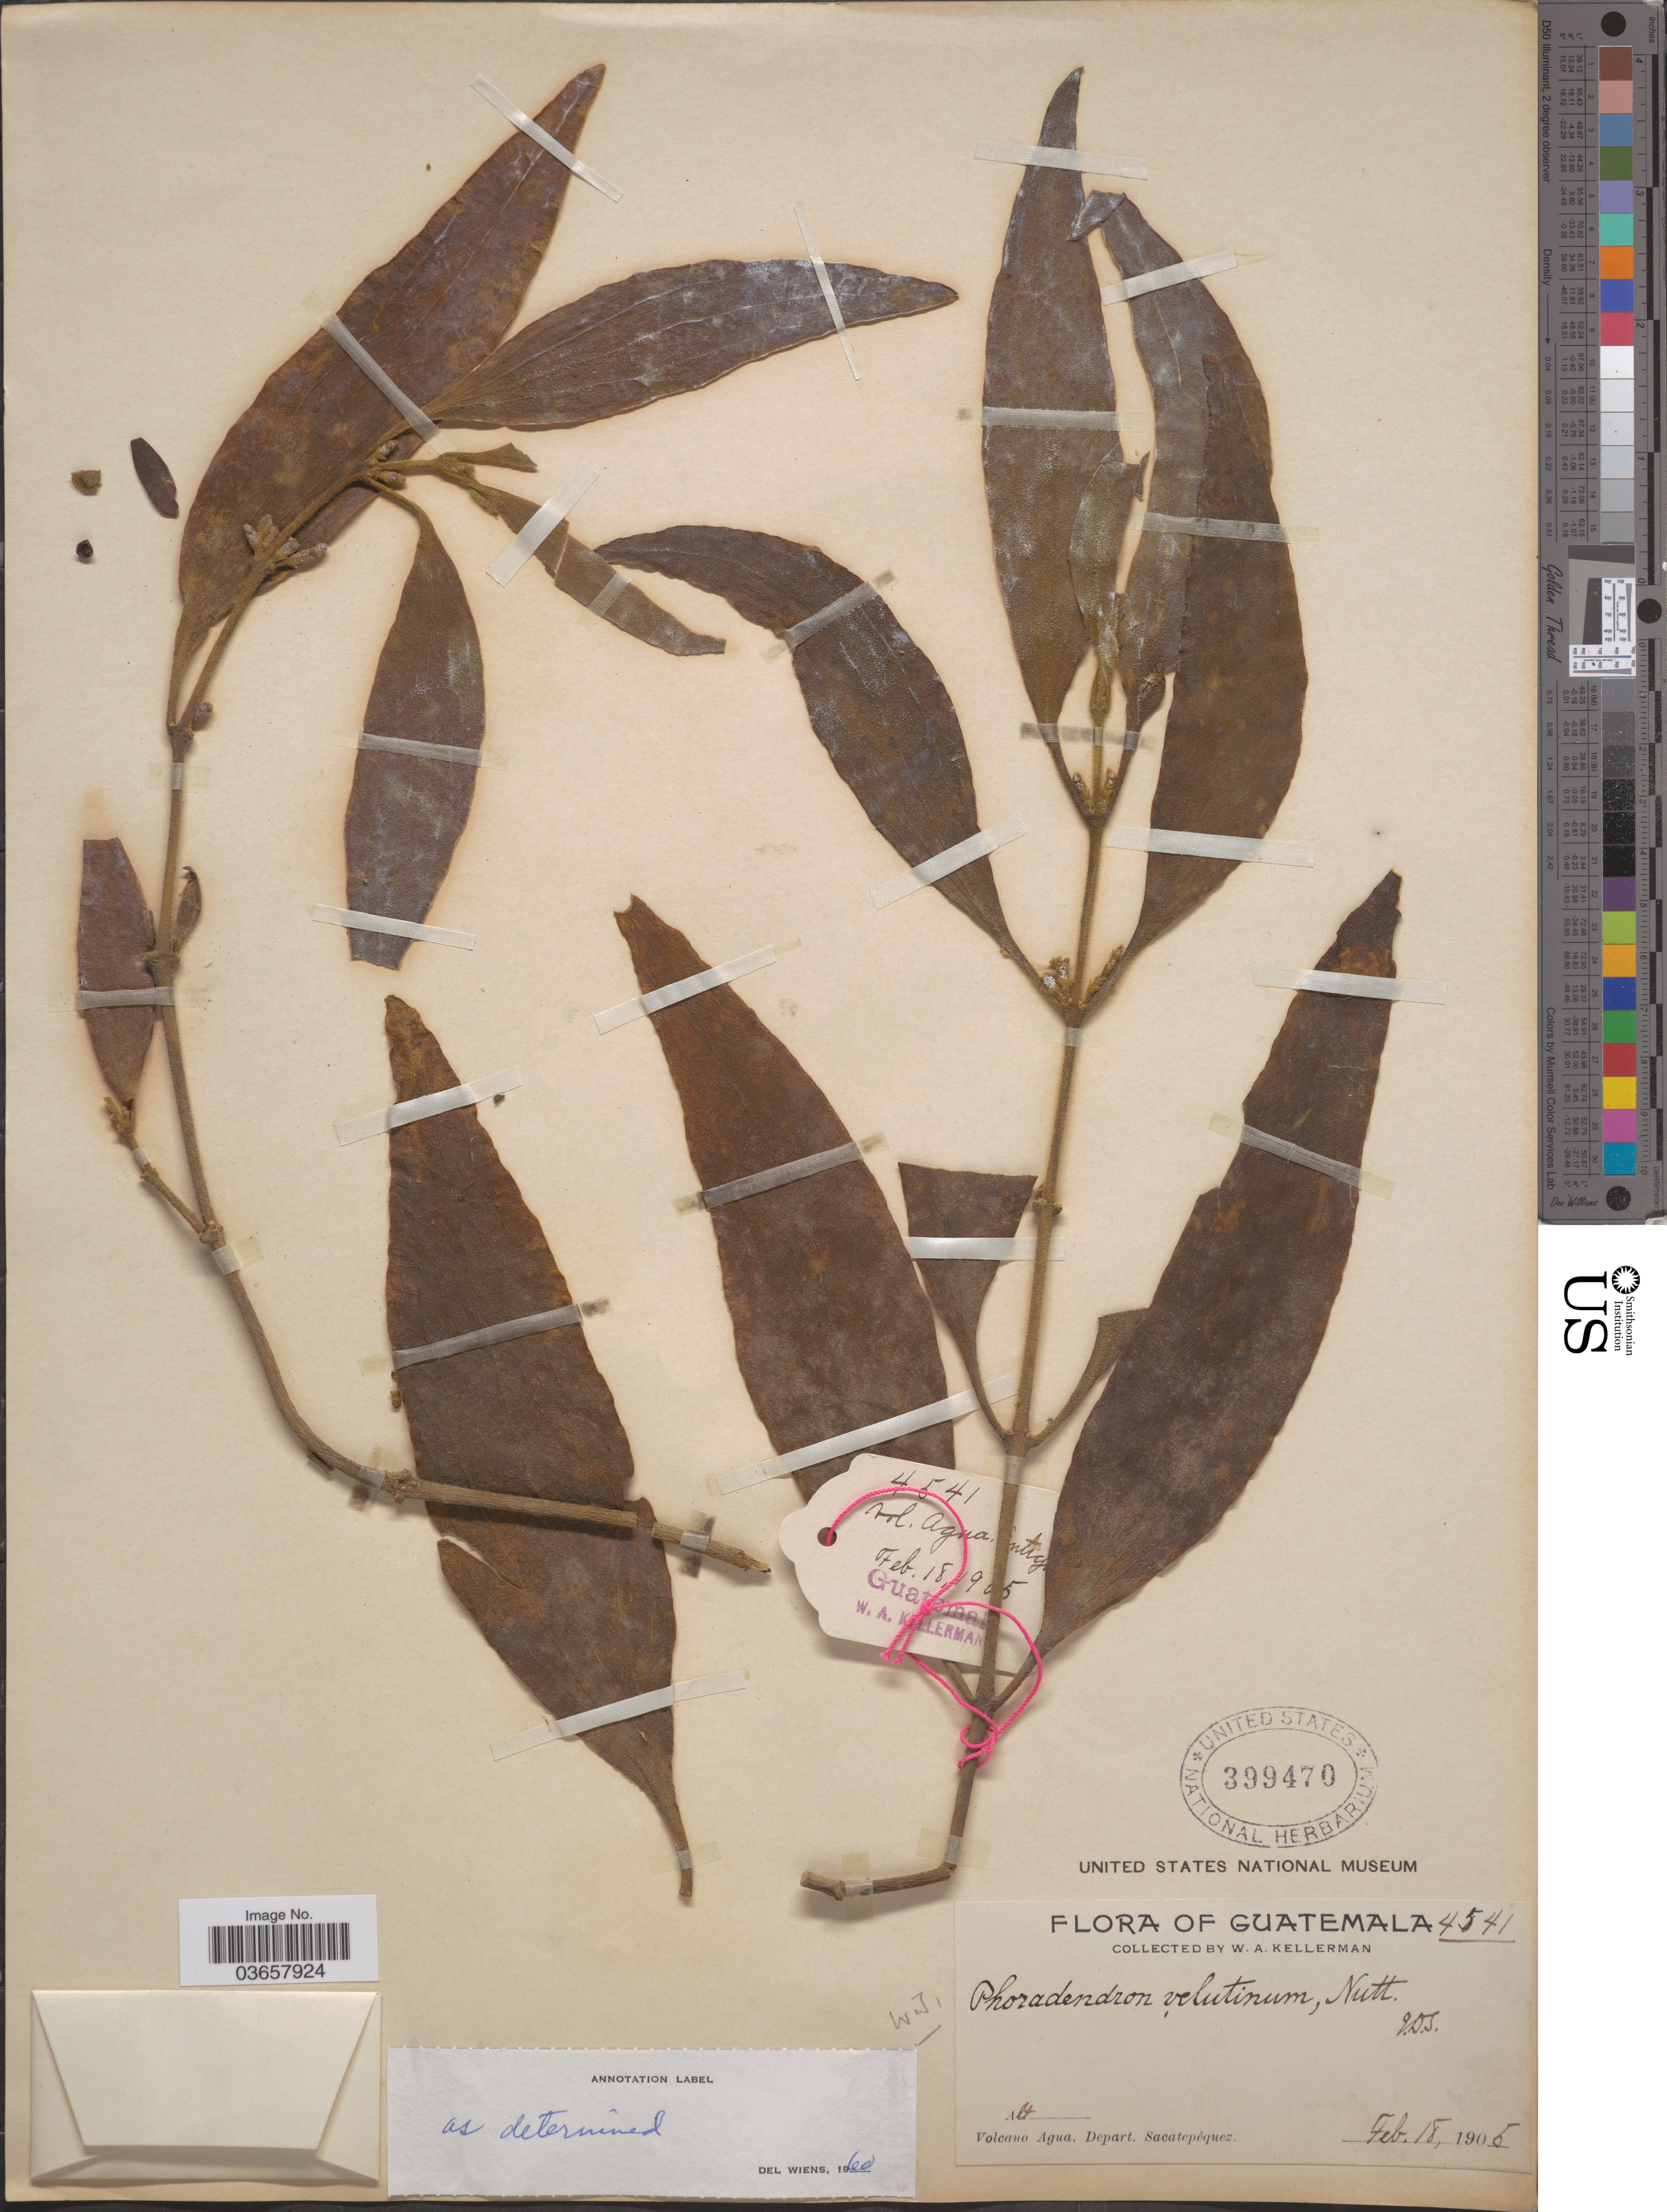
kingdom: Plantae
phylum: Tracheophyta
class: Magnoliopsida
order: Santalales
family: Viscaceae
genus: Phoradendron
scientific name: Phoradendron velutinum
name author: (DC.) Oliv.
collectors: W. Kellerman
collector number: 4541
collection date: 1905-02-18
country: Guatemala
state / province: Sacatepéquez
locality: Volcano Agua, Depart. Sacatepéquez.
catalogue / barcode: US 399470